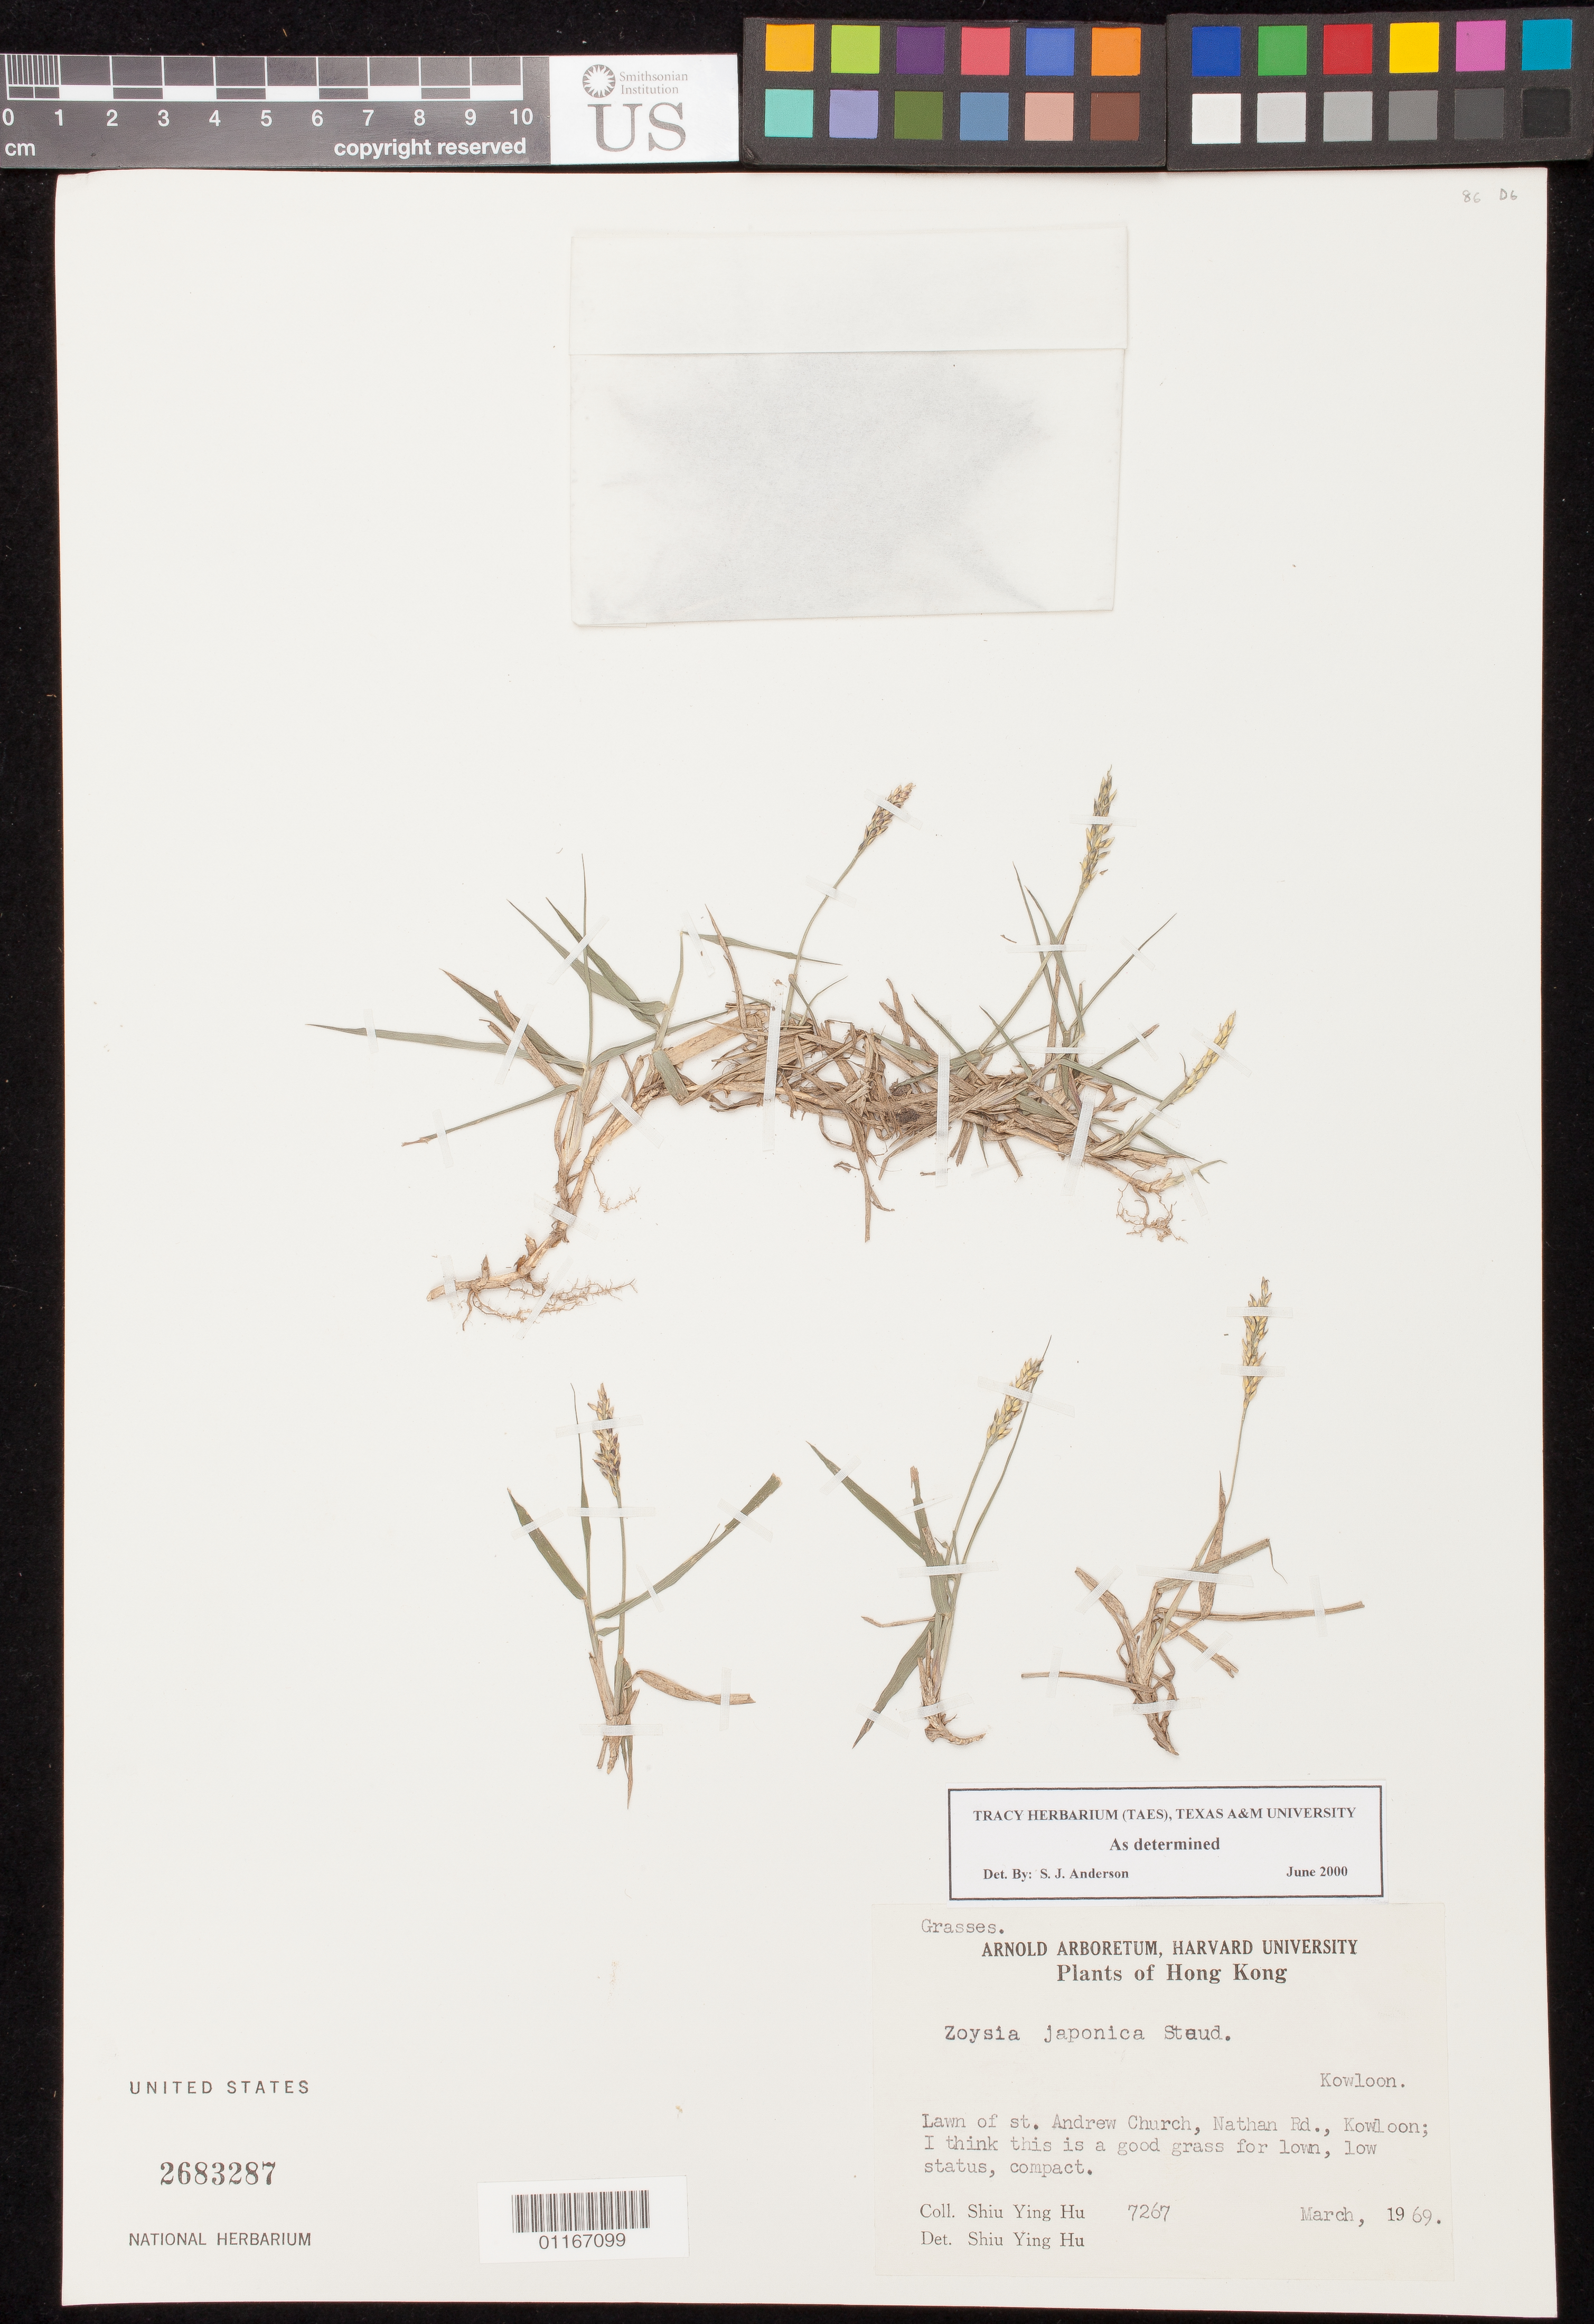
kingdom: Plantae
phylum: Tracheophyta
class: Liliopsida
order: Poales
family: Poaceae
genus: Zoysia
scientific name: Zoysia japonica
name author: Steud.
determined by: Hu, S. Y.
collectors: S. Y. Hu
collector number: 7267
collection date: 1969-03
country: China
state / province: Hong Kong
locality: Lawn of St. Andrew Church, Nathan Road, Kowloon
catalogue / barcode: US 2683287